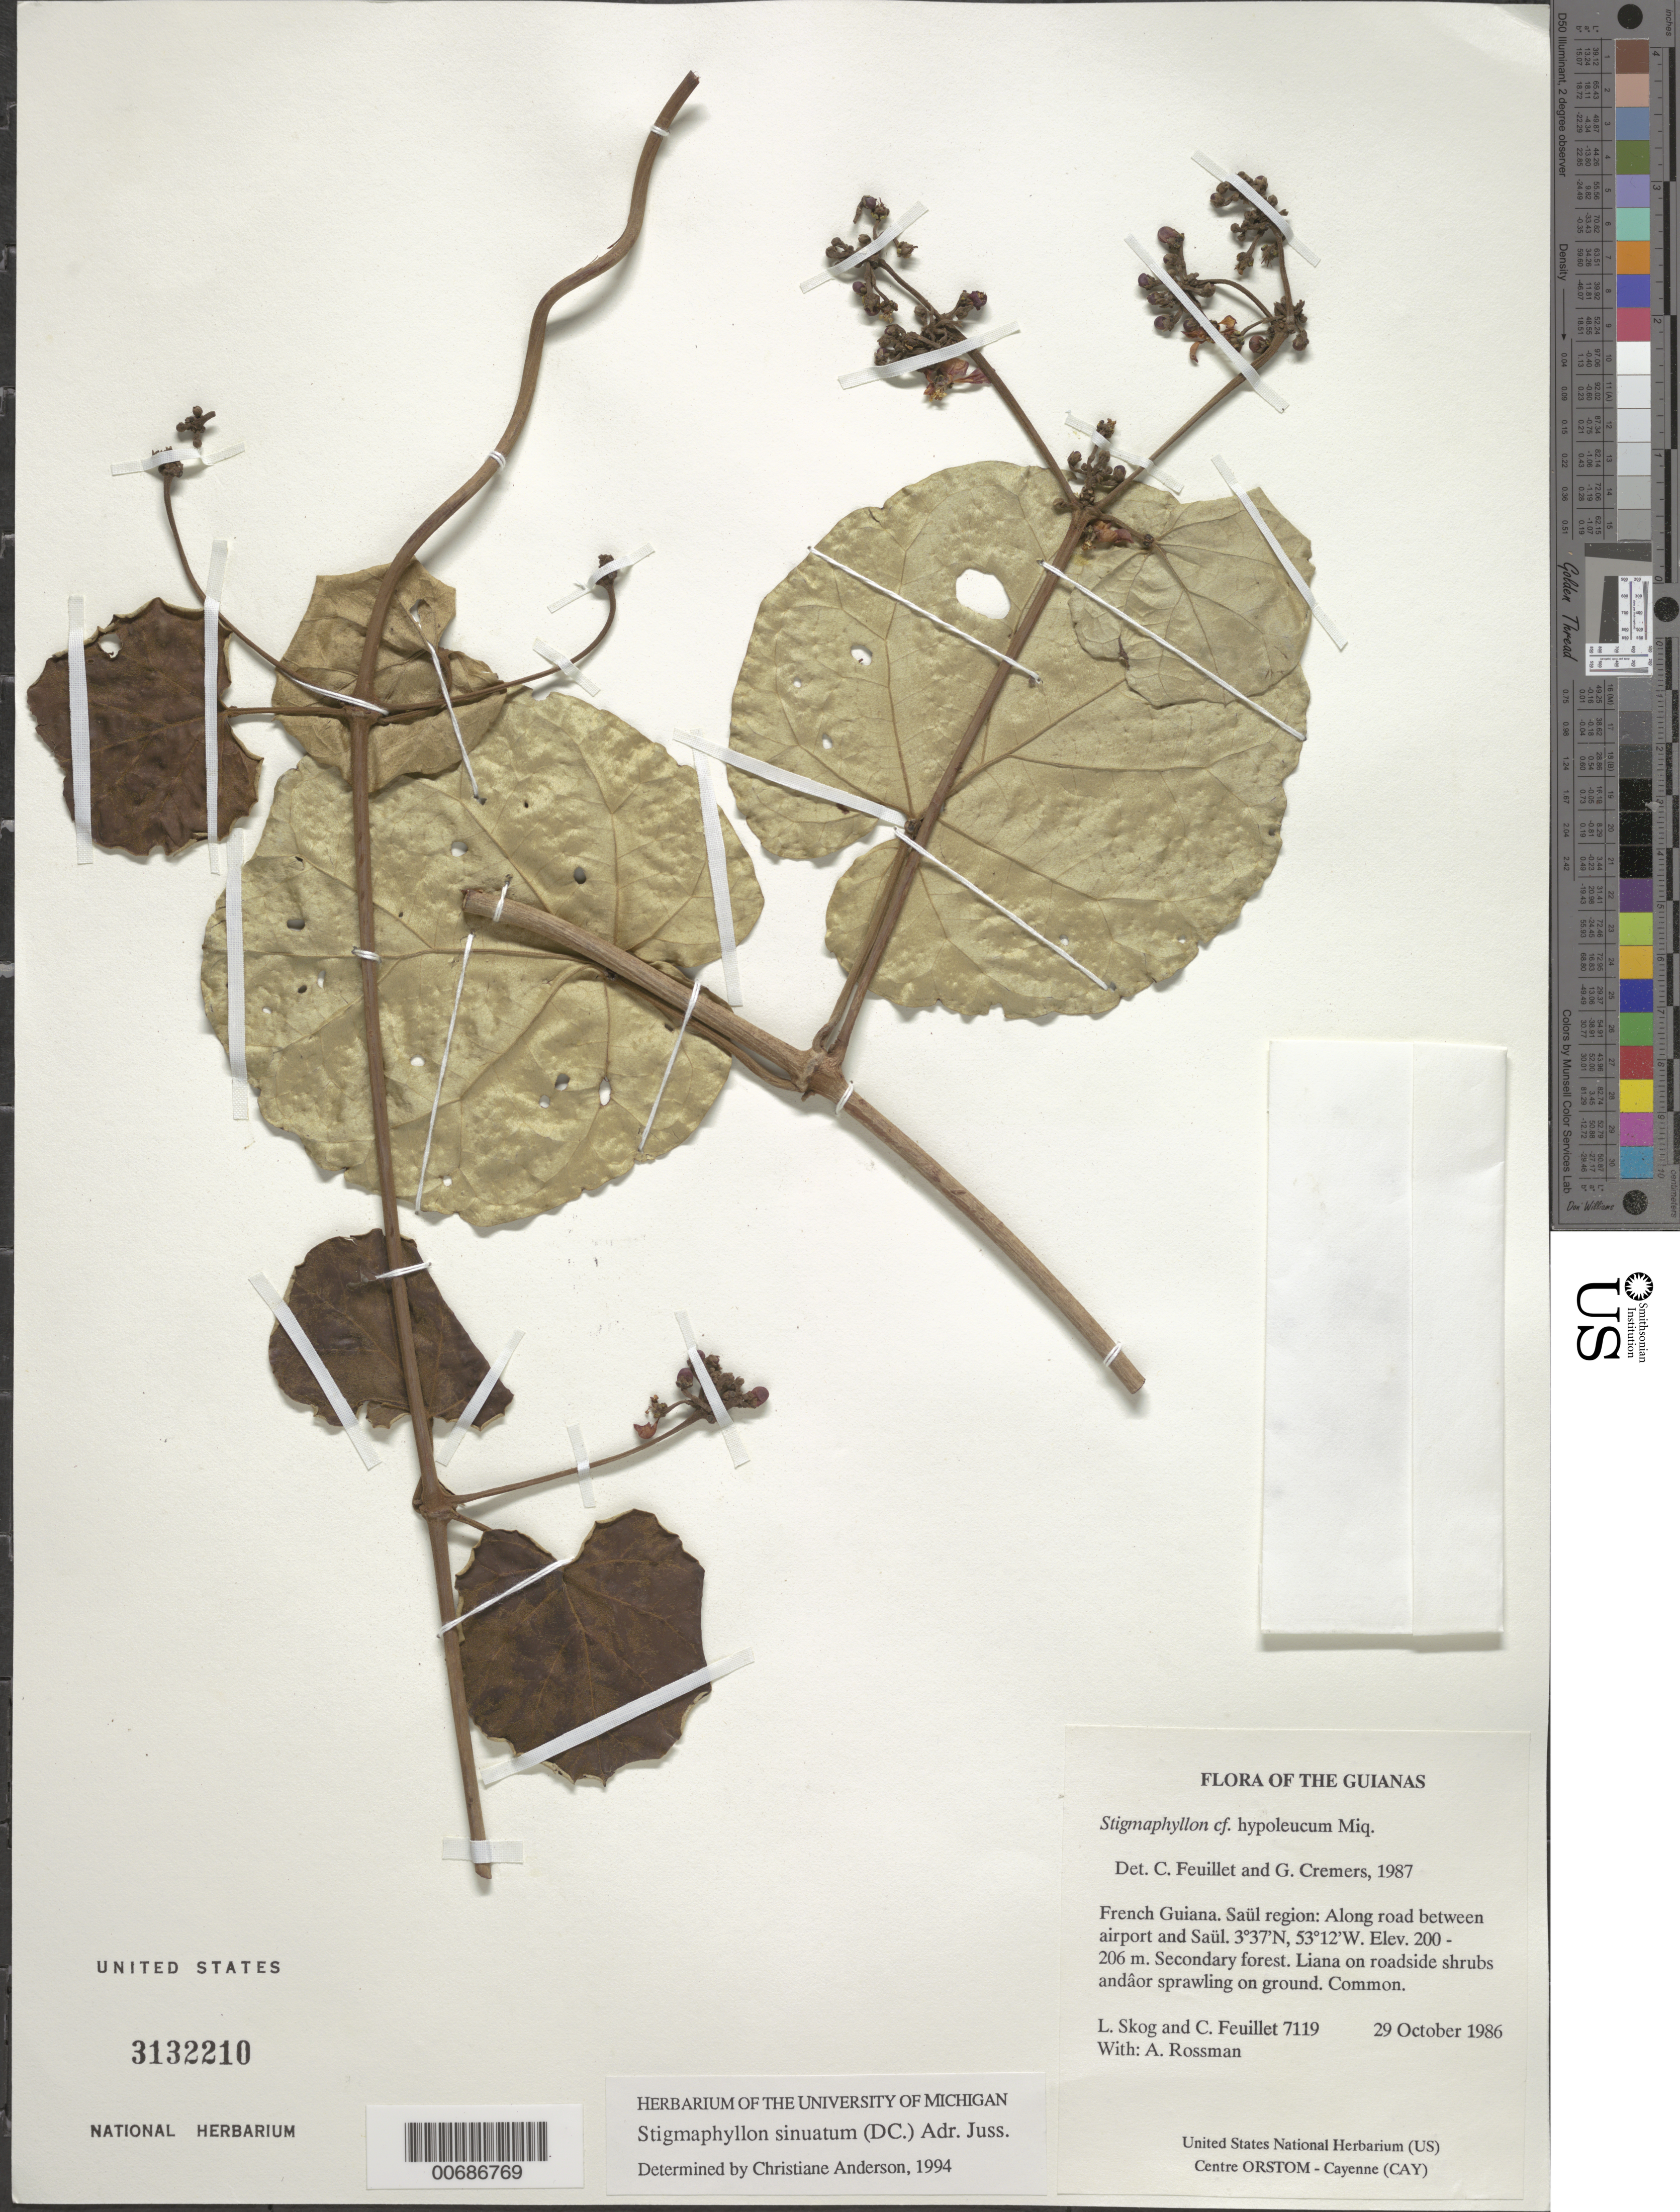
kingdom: Plantae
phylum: Tracheophyta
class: Magnoliopsida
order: Malpighiales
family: Malpighiaceae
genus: Stigmaphyllon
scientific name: Stigmaphyllon sinuatum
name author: (DC.) A. Juss.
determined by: Anderson, C.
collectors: L. E. Skog, C. Feuillet & A. Rossman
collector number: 7119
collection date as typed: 29 October 1986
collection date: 1986-10-29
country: French Guiana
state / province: Saint-Laurent-du-Maroni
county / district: Saül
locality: Along road between airport and Saül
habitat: Secondary forest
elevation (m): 200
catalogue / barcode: US 3132210